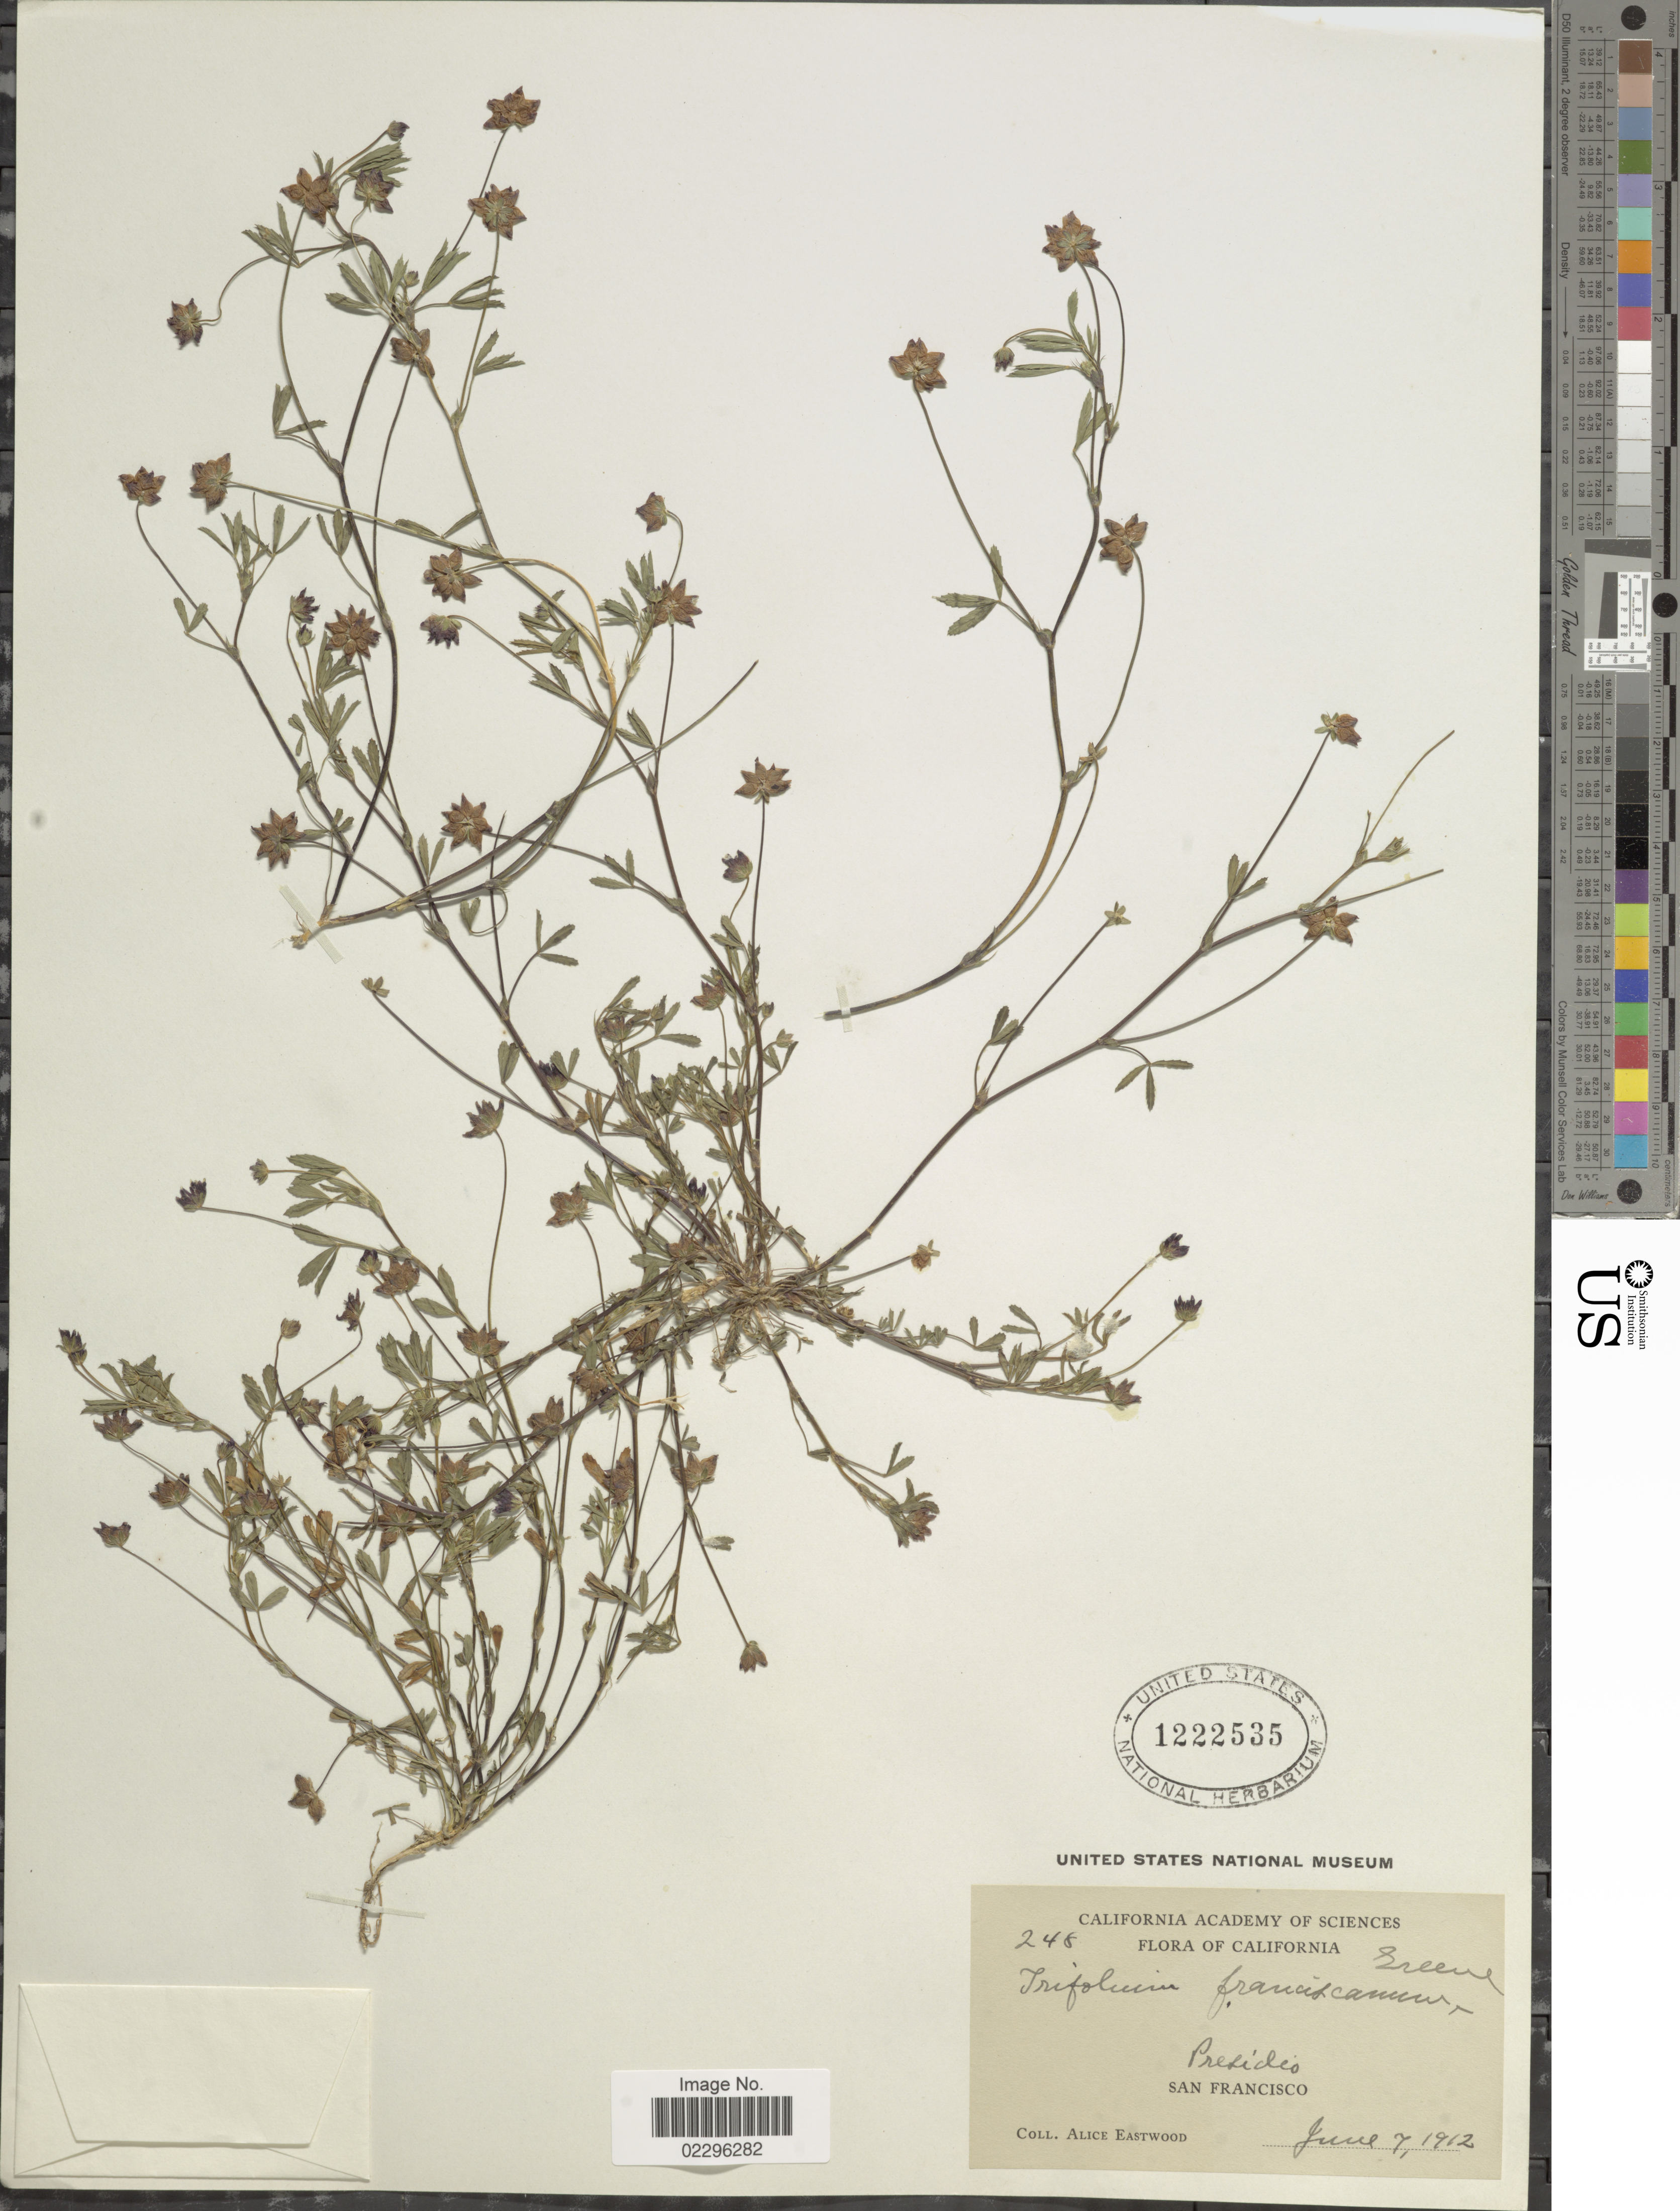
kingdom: Plantae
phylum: Tracheophyta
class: Magnoliopsida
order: Fabales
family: Fabaceae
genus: Trifolium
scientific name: Trifolium depauperatum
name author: Desv.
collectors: A. Eastwood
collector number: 248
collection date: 1912-06-07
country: United States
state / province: California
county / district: San Francisco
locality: Presidio, San Francisco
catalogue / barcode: US 1222535